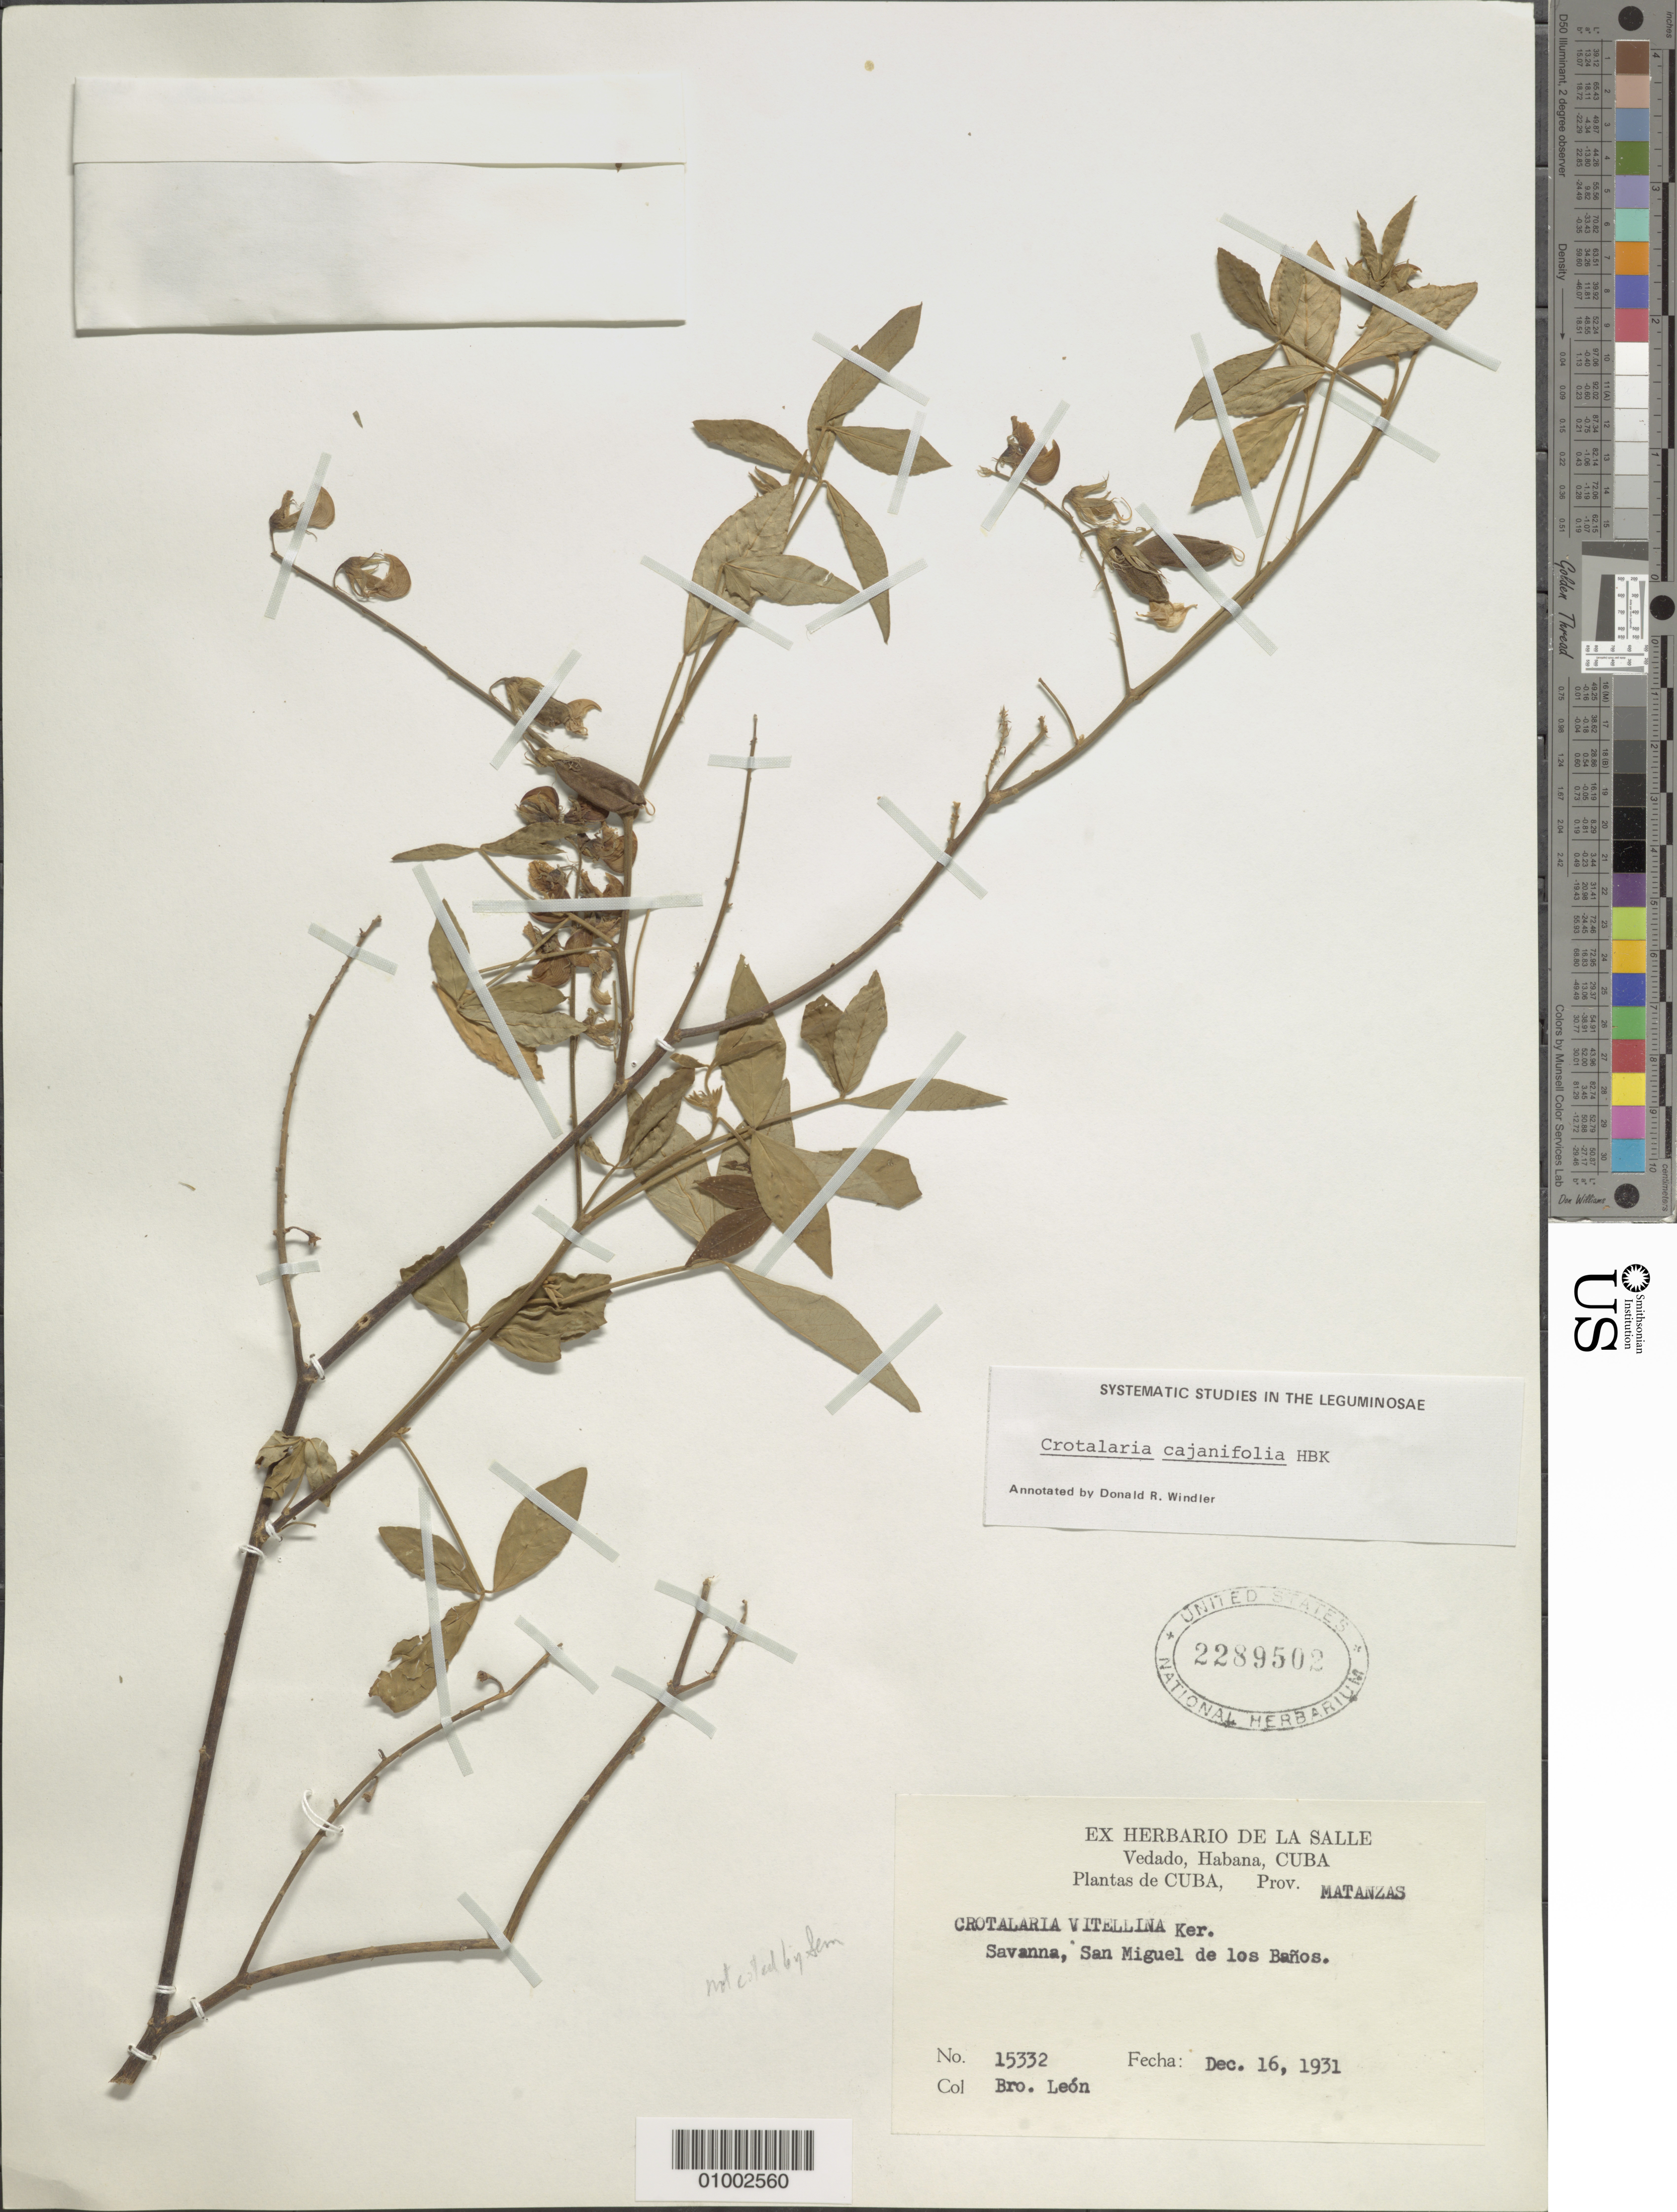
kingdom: Plantae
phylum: Tracheophyta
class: Magnoliopsida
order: Fabales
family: Fabaceae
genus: Crotalaria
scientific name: Crotalaria cajanifolia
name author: Kunth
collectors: Bro. León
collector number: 15332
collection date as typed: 16 Dec 1931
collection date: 1931-12-16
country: Cuba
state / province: Matanzas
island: Cuba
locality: Savanna, San Miguel de los Banos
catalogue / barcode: US 2289502